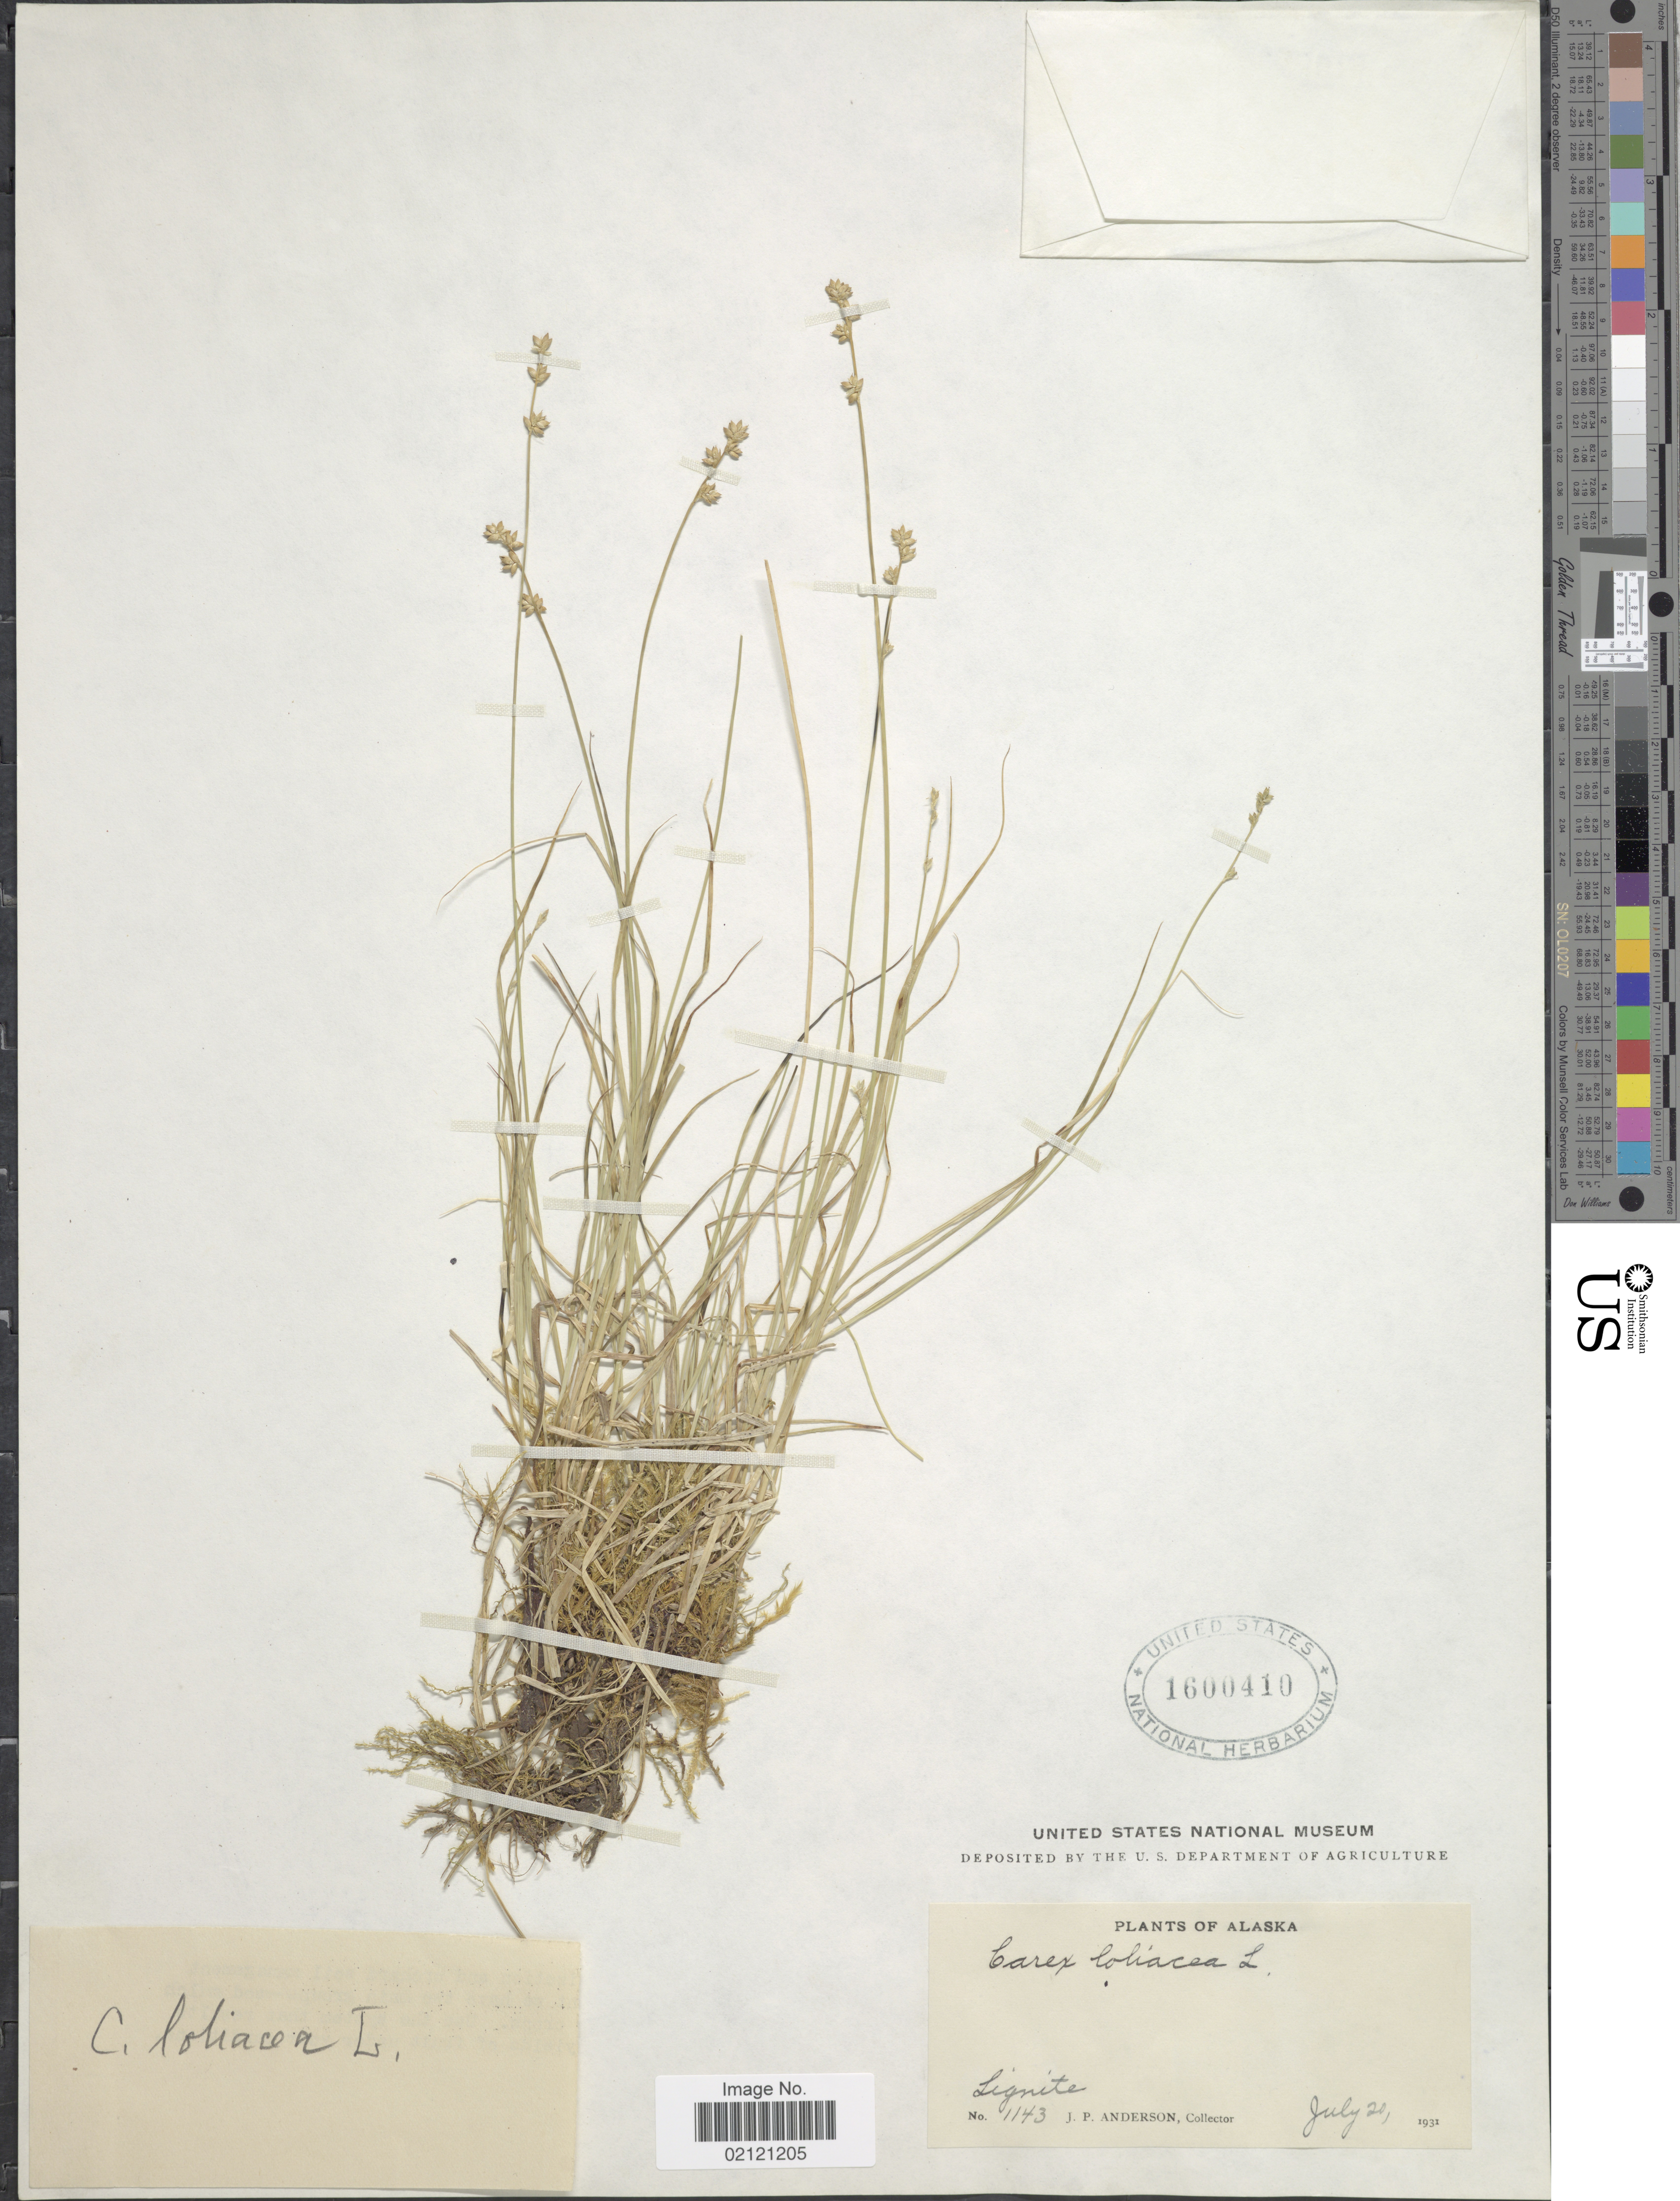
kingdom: Plantae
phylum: Tracheophyta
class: Liliopsida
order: Poales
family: Cyperaceae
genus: Carex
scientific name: Carex loliacea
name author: L.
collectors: J. P. Anderson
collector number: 1143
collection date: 1931-07-20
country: United States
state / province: Alaska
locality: Lignite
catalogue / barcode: US 1600410